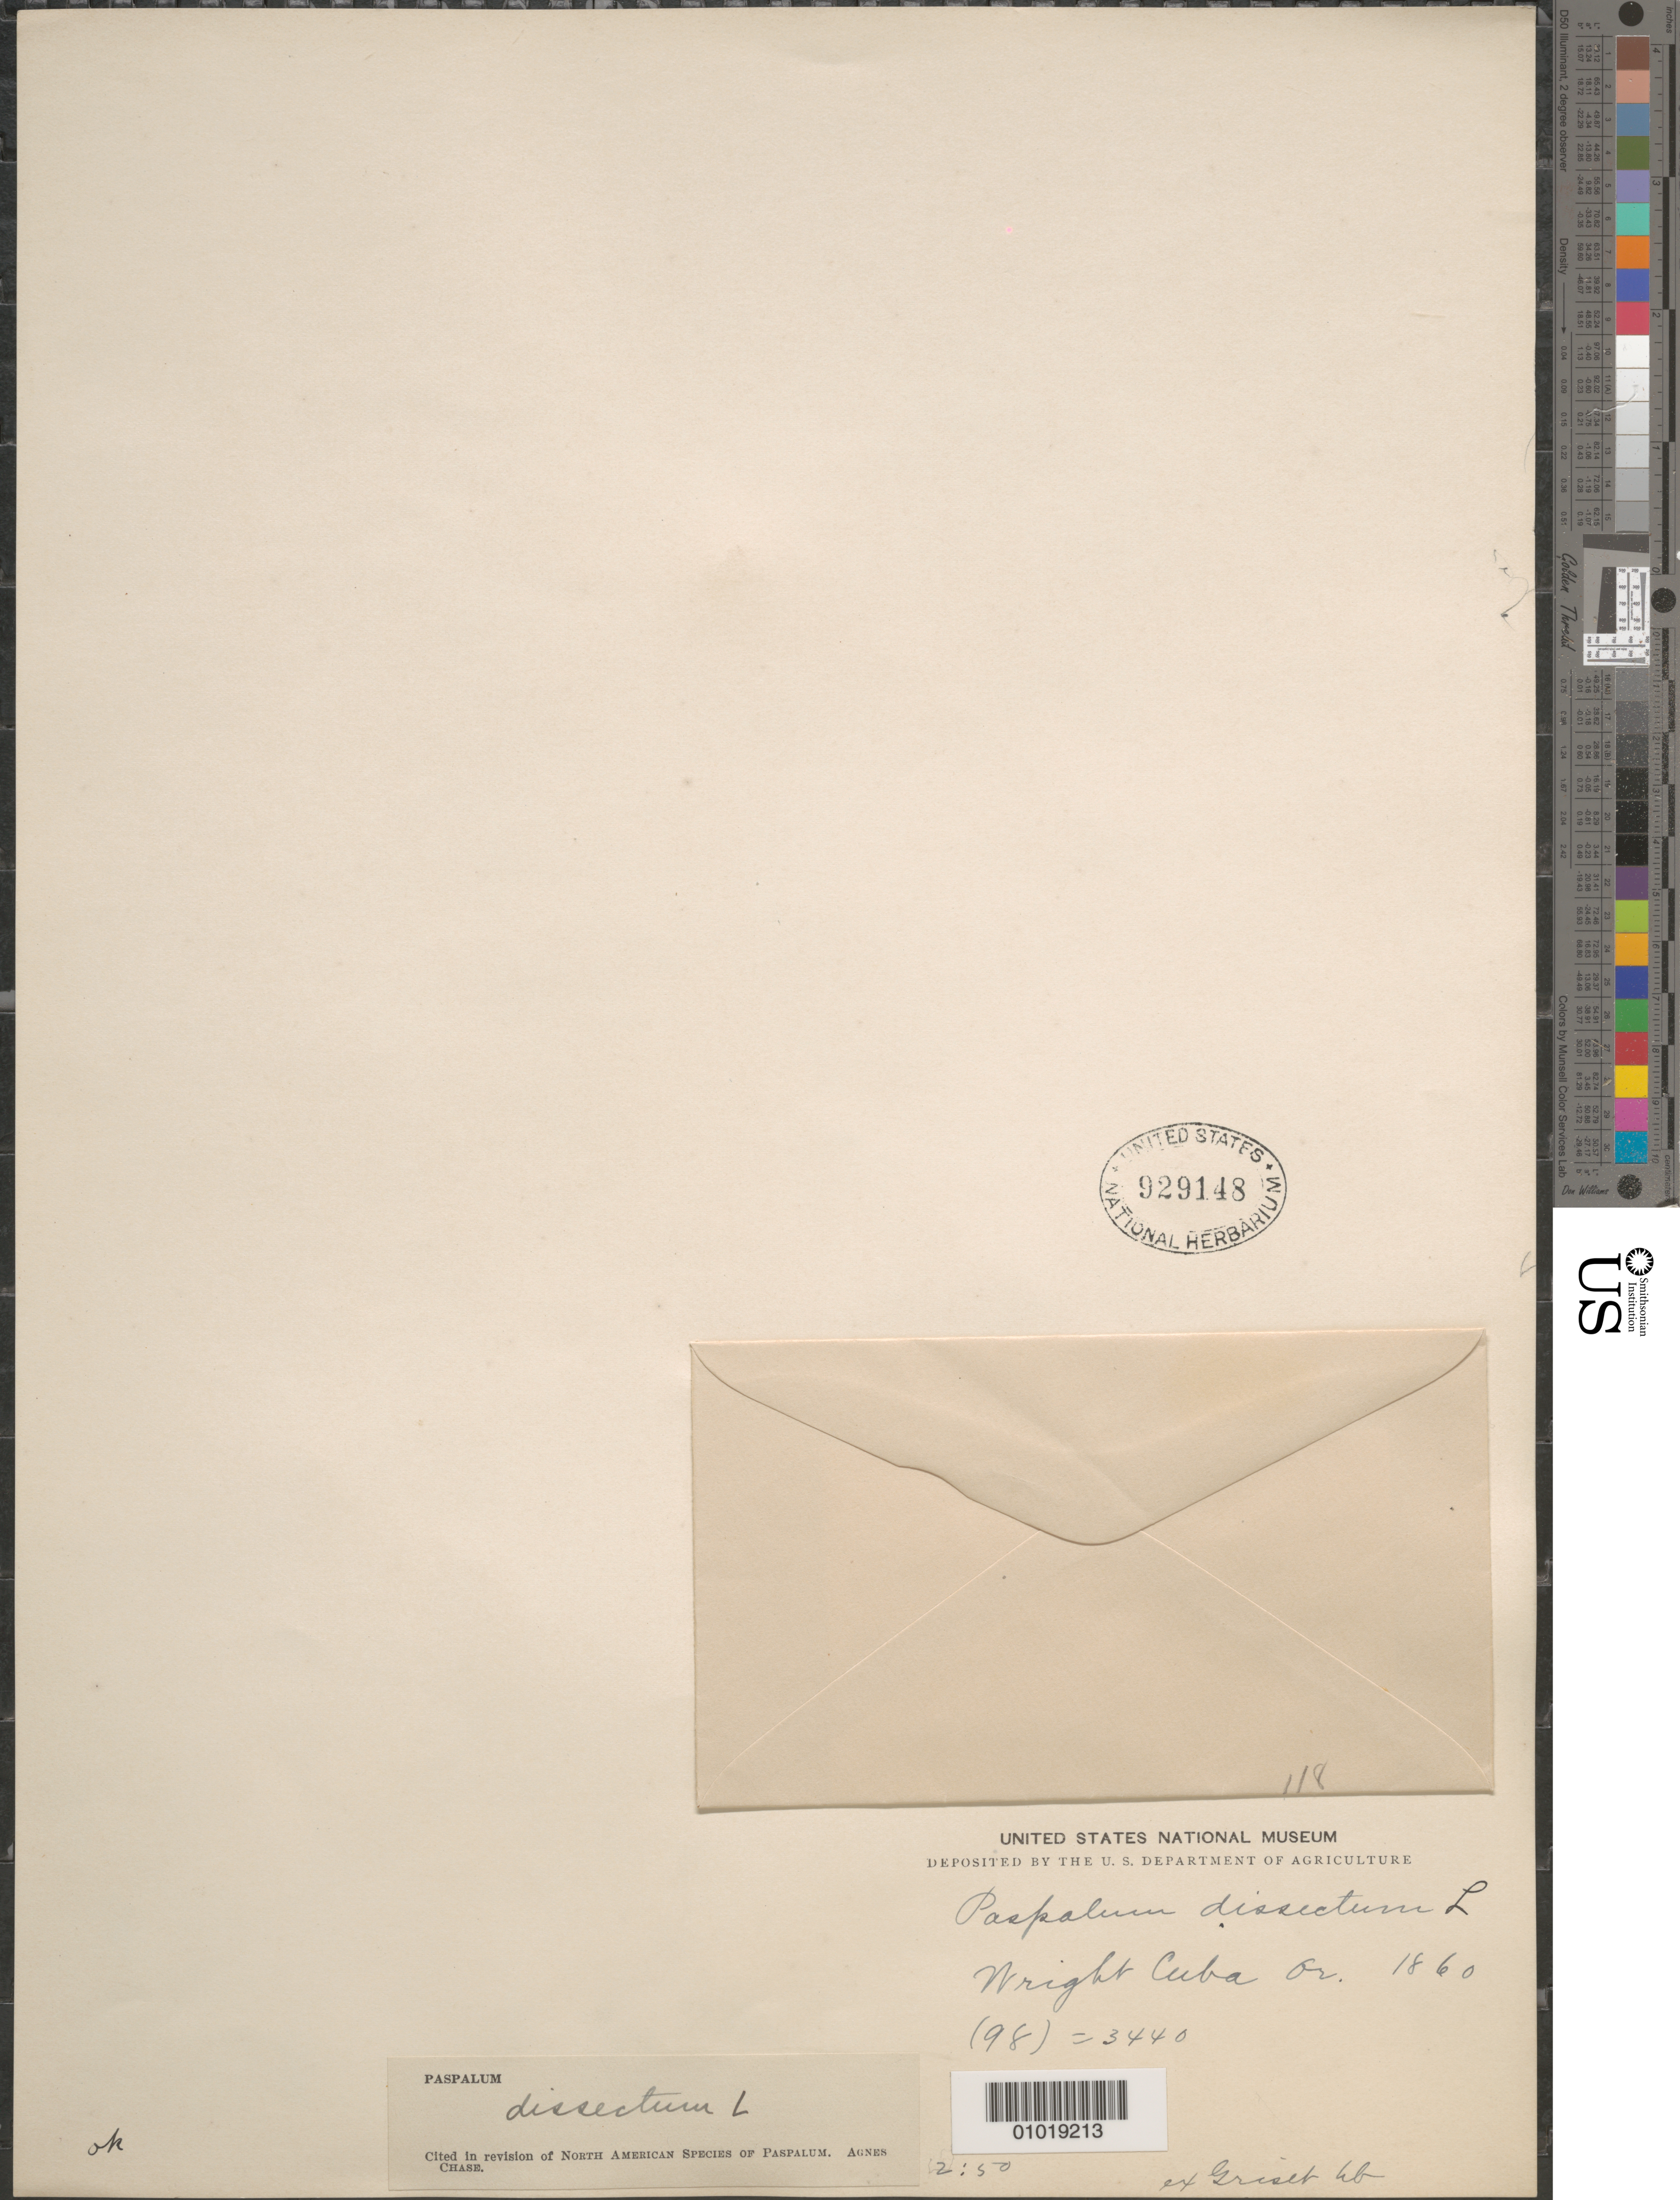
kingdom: Plantae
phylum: Tracheophyta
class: Liliopsida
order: Poales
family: Poaceae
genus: Paspalum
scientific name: Paspalum dissectum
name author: (L.) L.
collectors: C. Wright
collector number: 98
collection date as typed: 1860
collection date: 1860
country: Cuba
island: Cuba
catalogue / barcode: US 929148